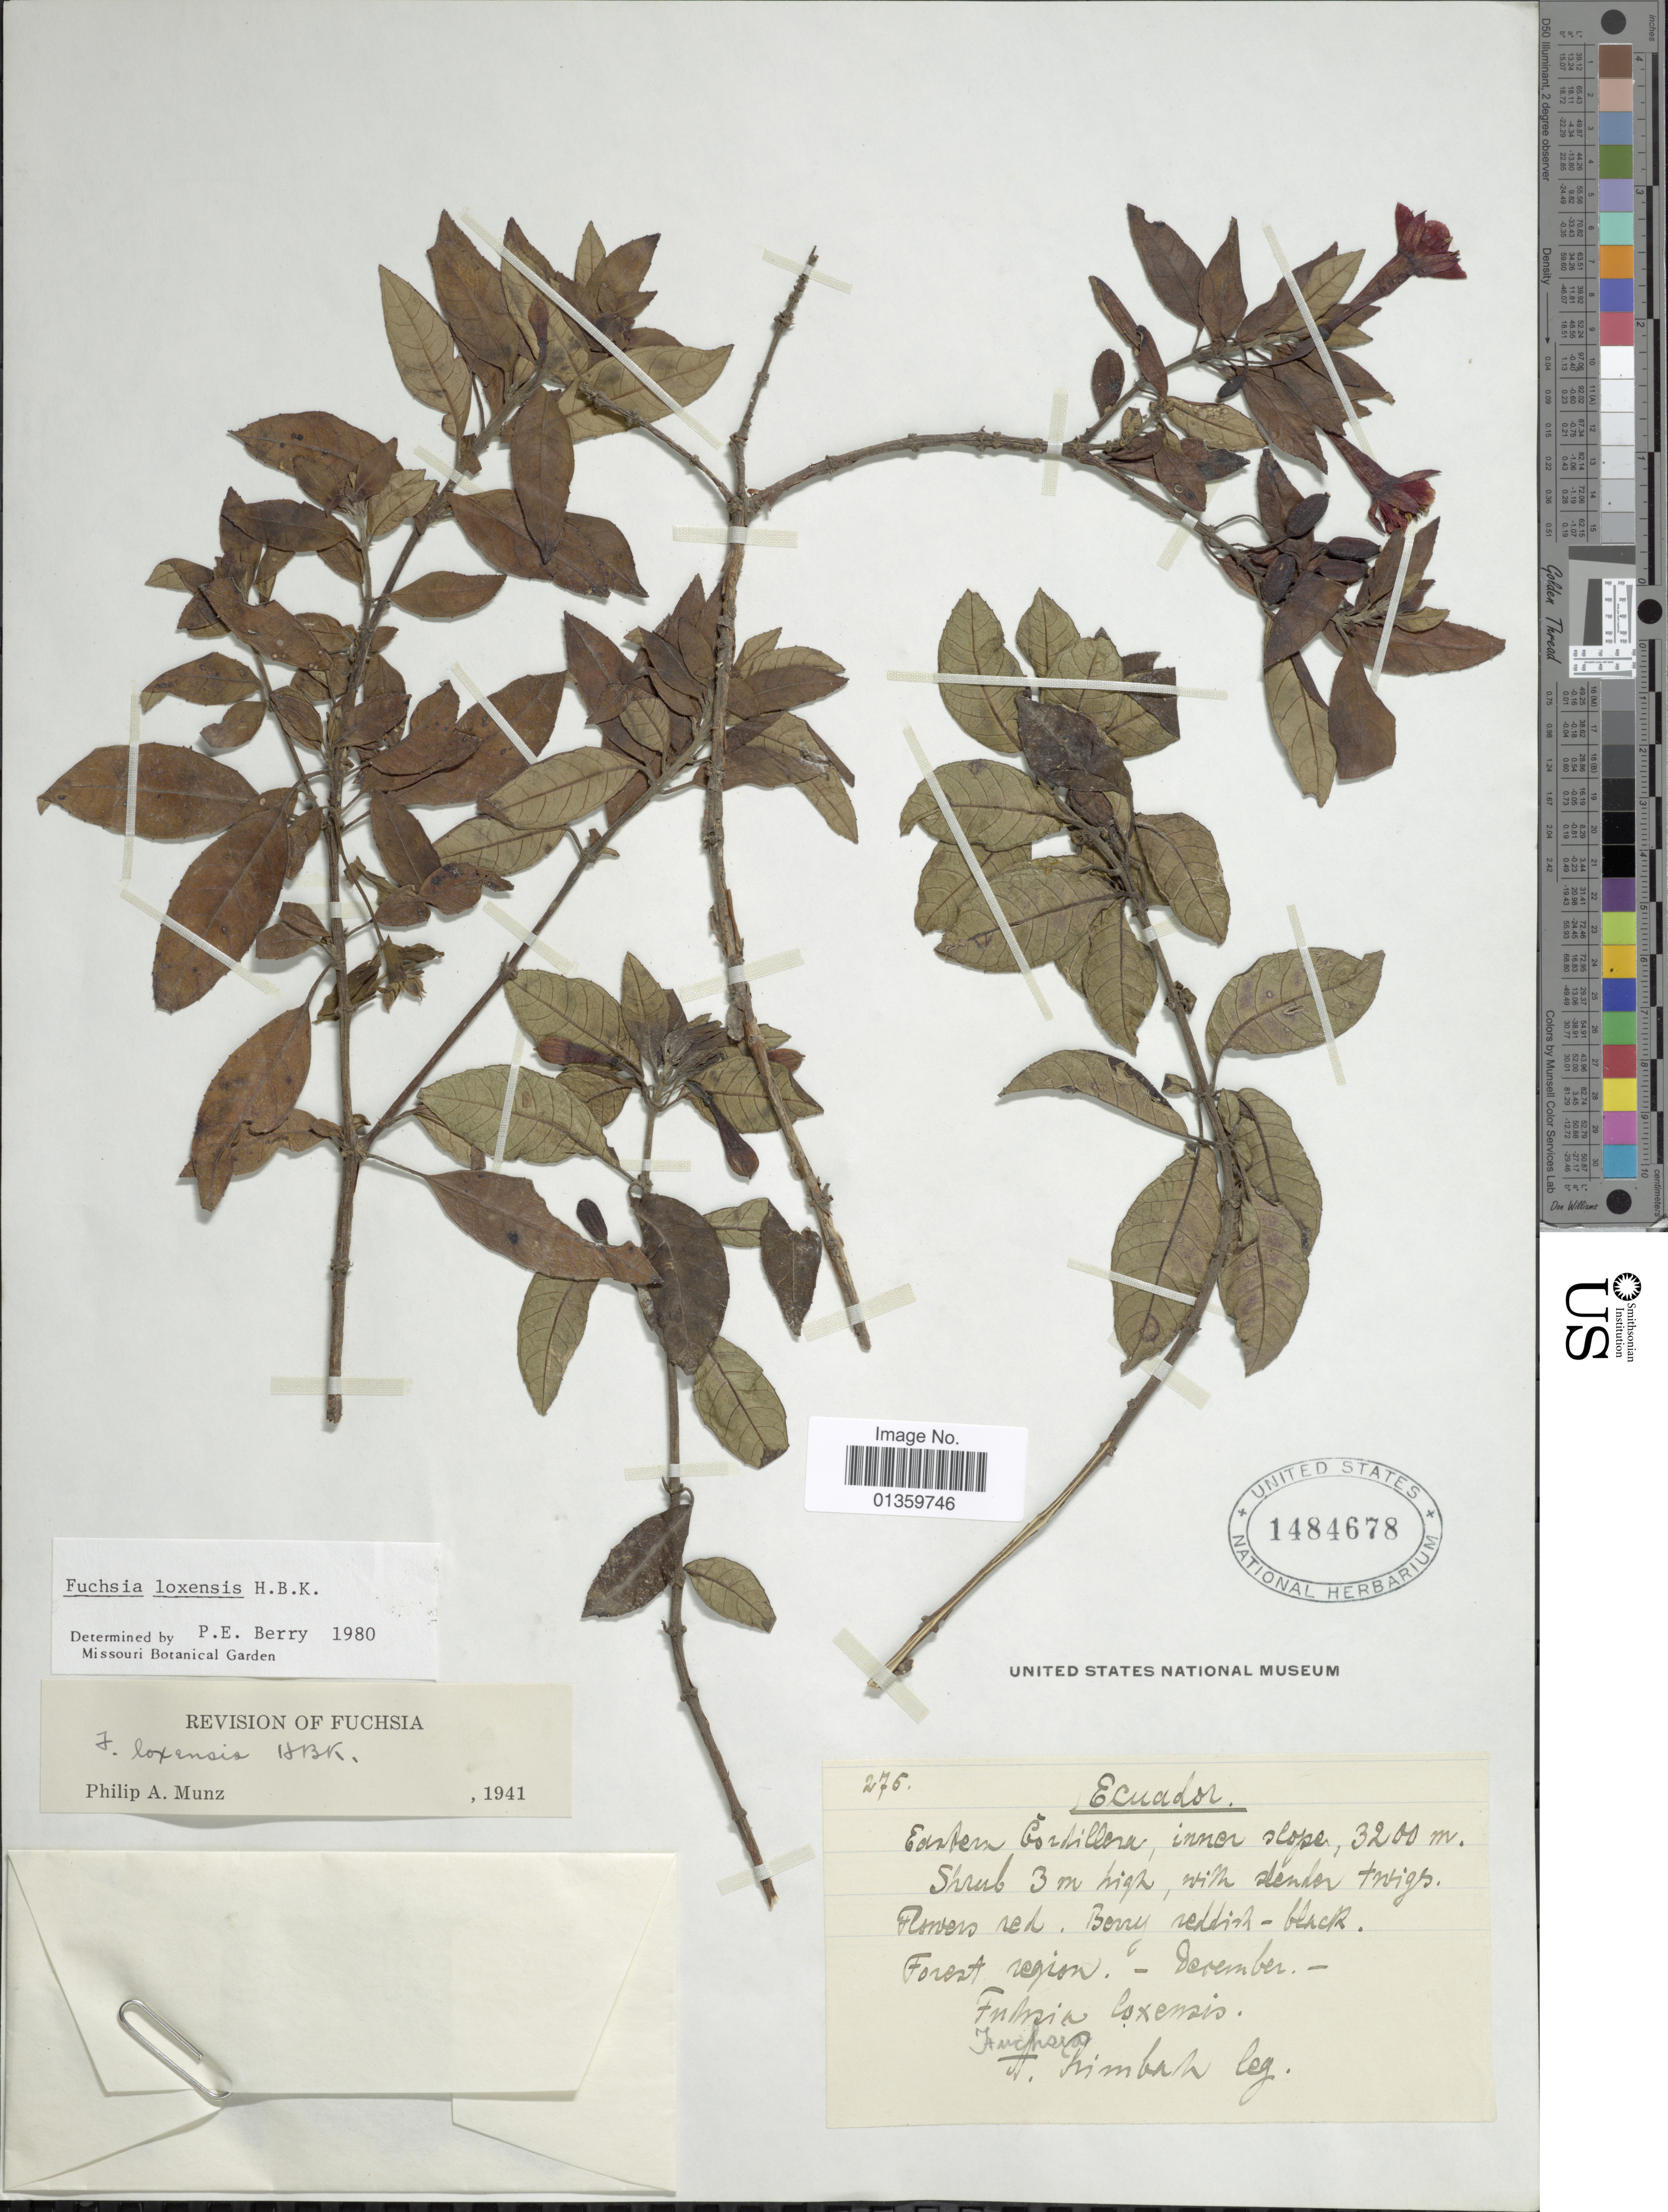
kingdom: Plantae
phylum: Tracheophyta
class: Magnoliopsida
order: Myrtales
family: Onagraceae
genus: Fuchsia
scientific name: Fuchsia loxensis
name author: Kunth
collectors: A. Primbah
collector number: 275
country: Ecuador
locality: Eastern Cordillera, inner slope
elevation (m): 3200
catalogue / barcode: US 1484678